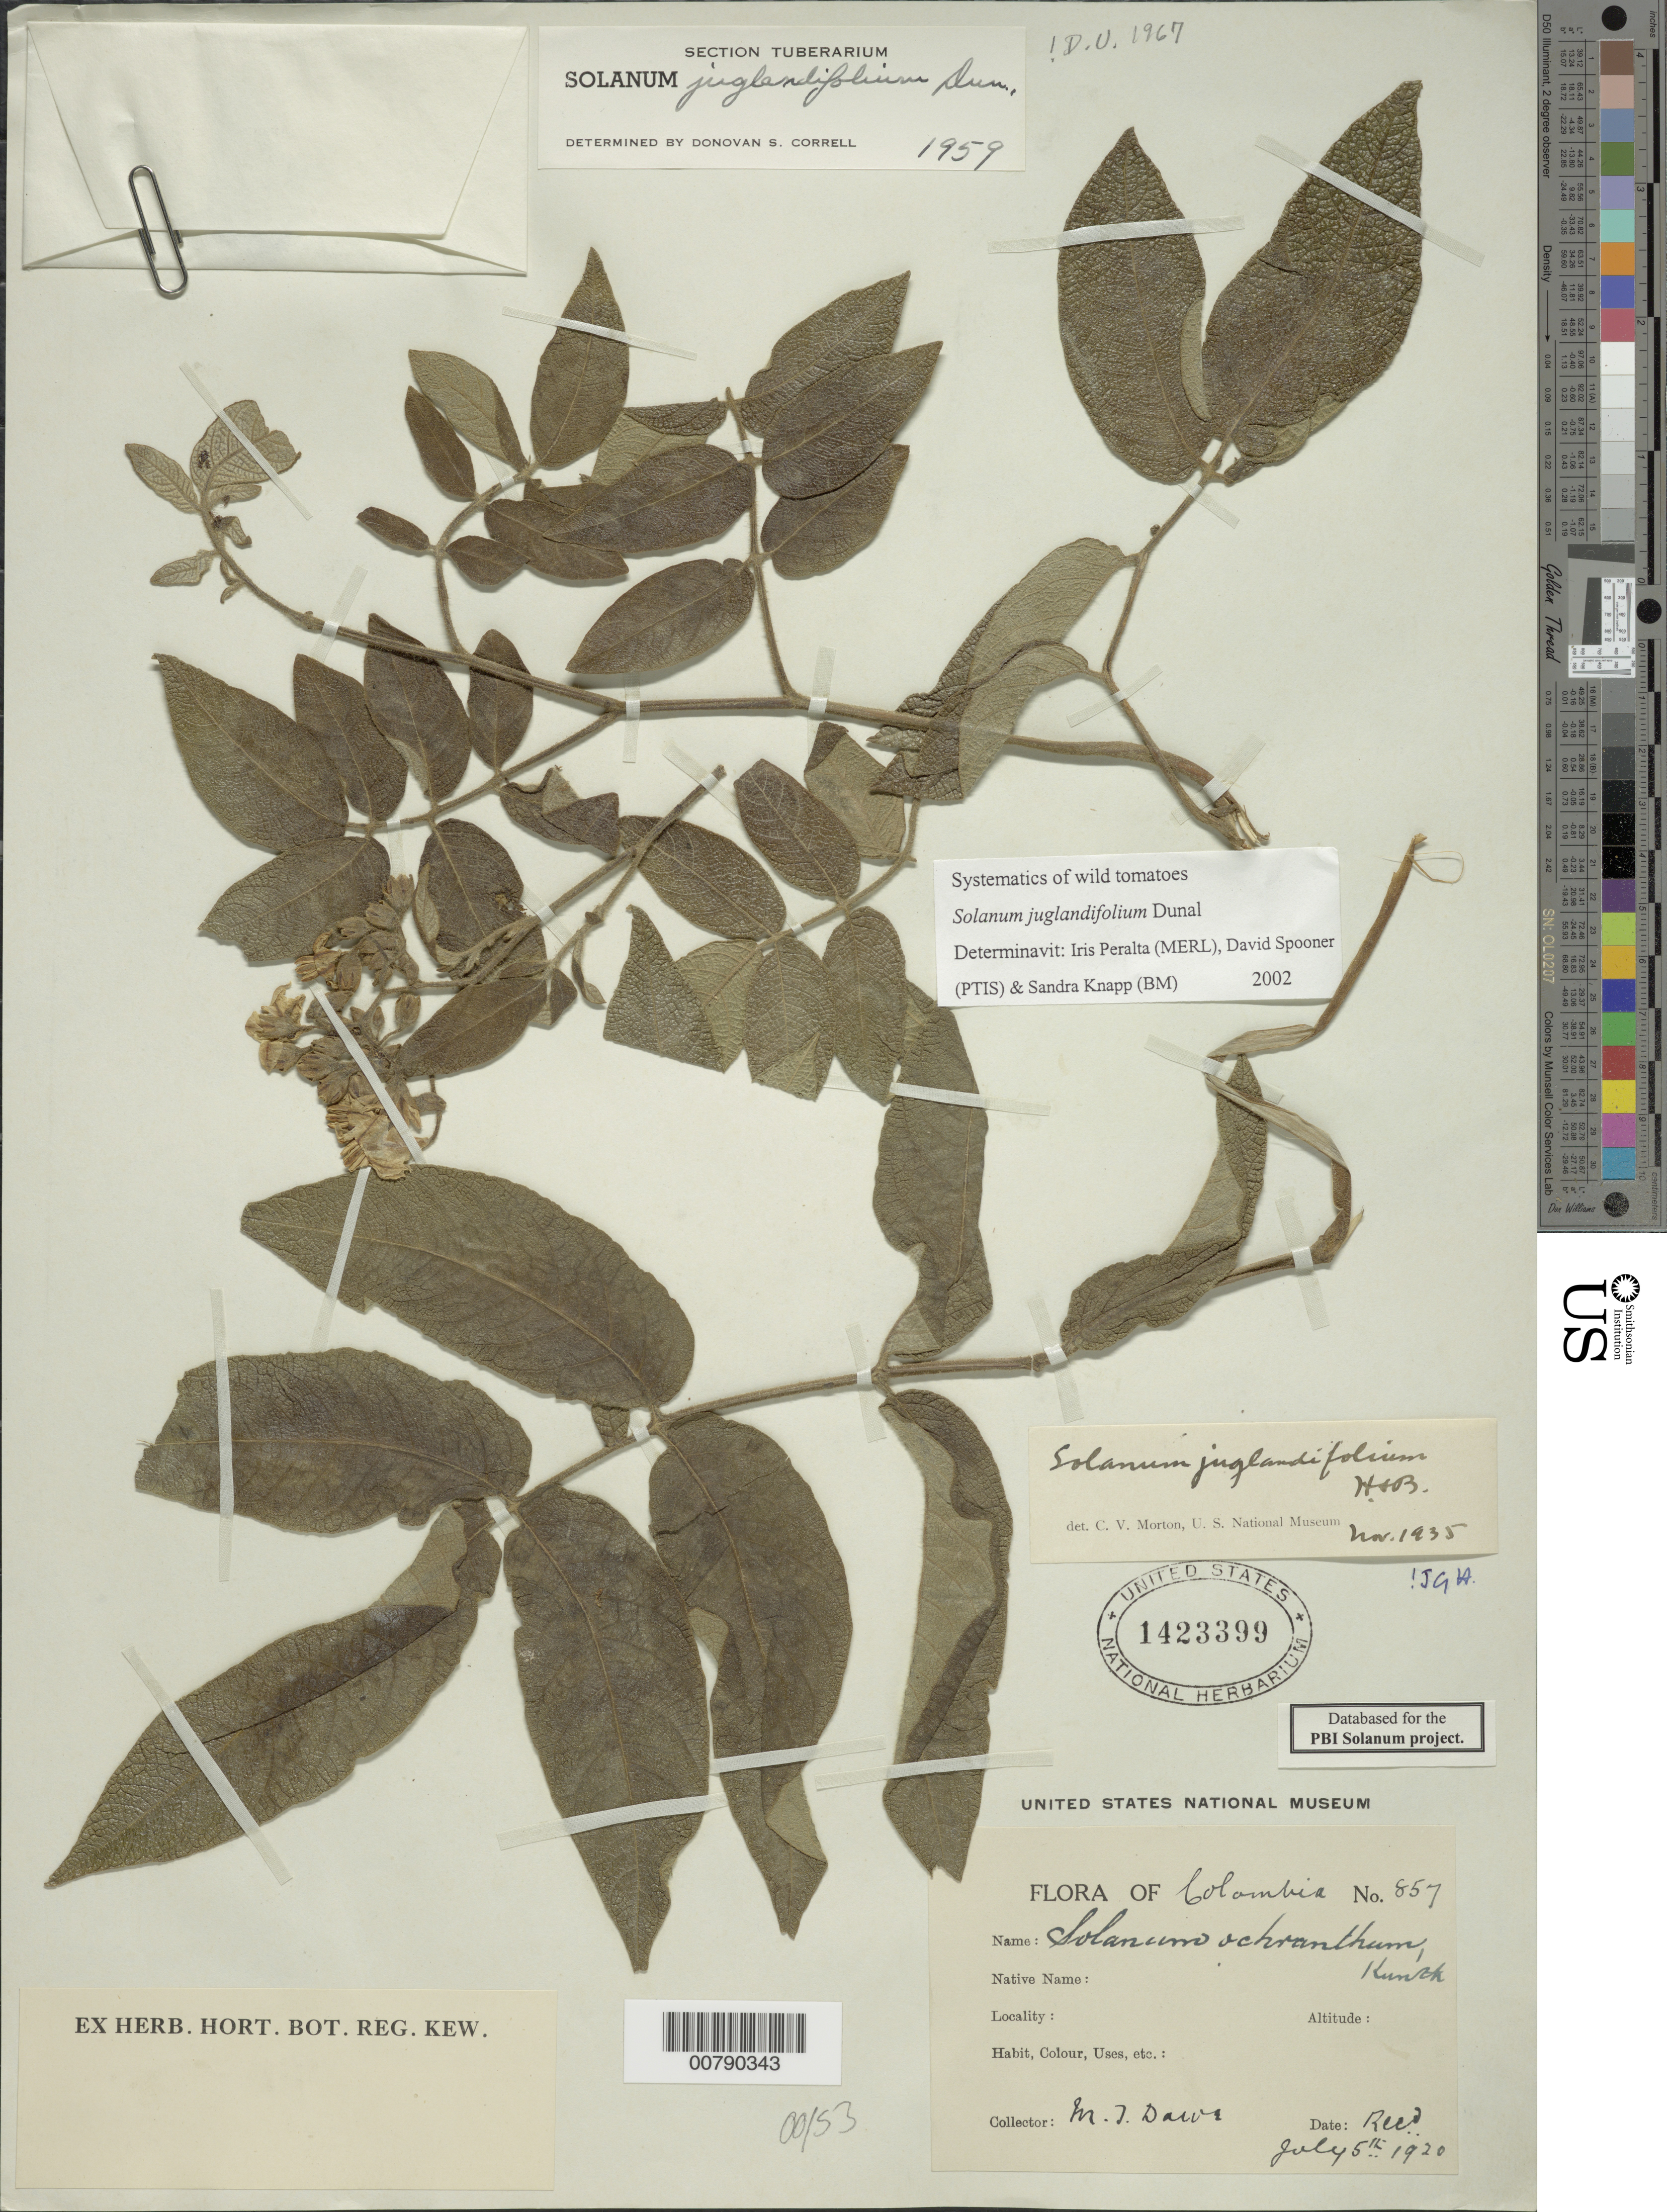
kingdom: Plantae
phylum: Tracheophyta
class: Magnoliopsida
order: Solanales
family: Solanaceae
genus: Solanum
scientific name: Solanum juglandifolium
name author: Dunal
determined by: Peralta, Iris E.; Knapp, S. D.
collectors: M. T. Dawe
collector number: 857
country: Colombia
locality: sin. loc.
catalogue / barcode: US 1423399